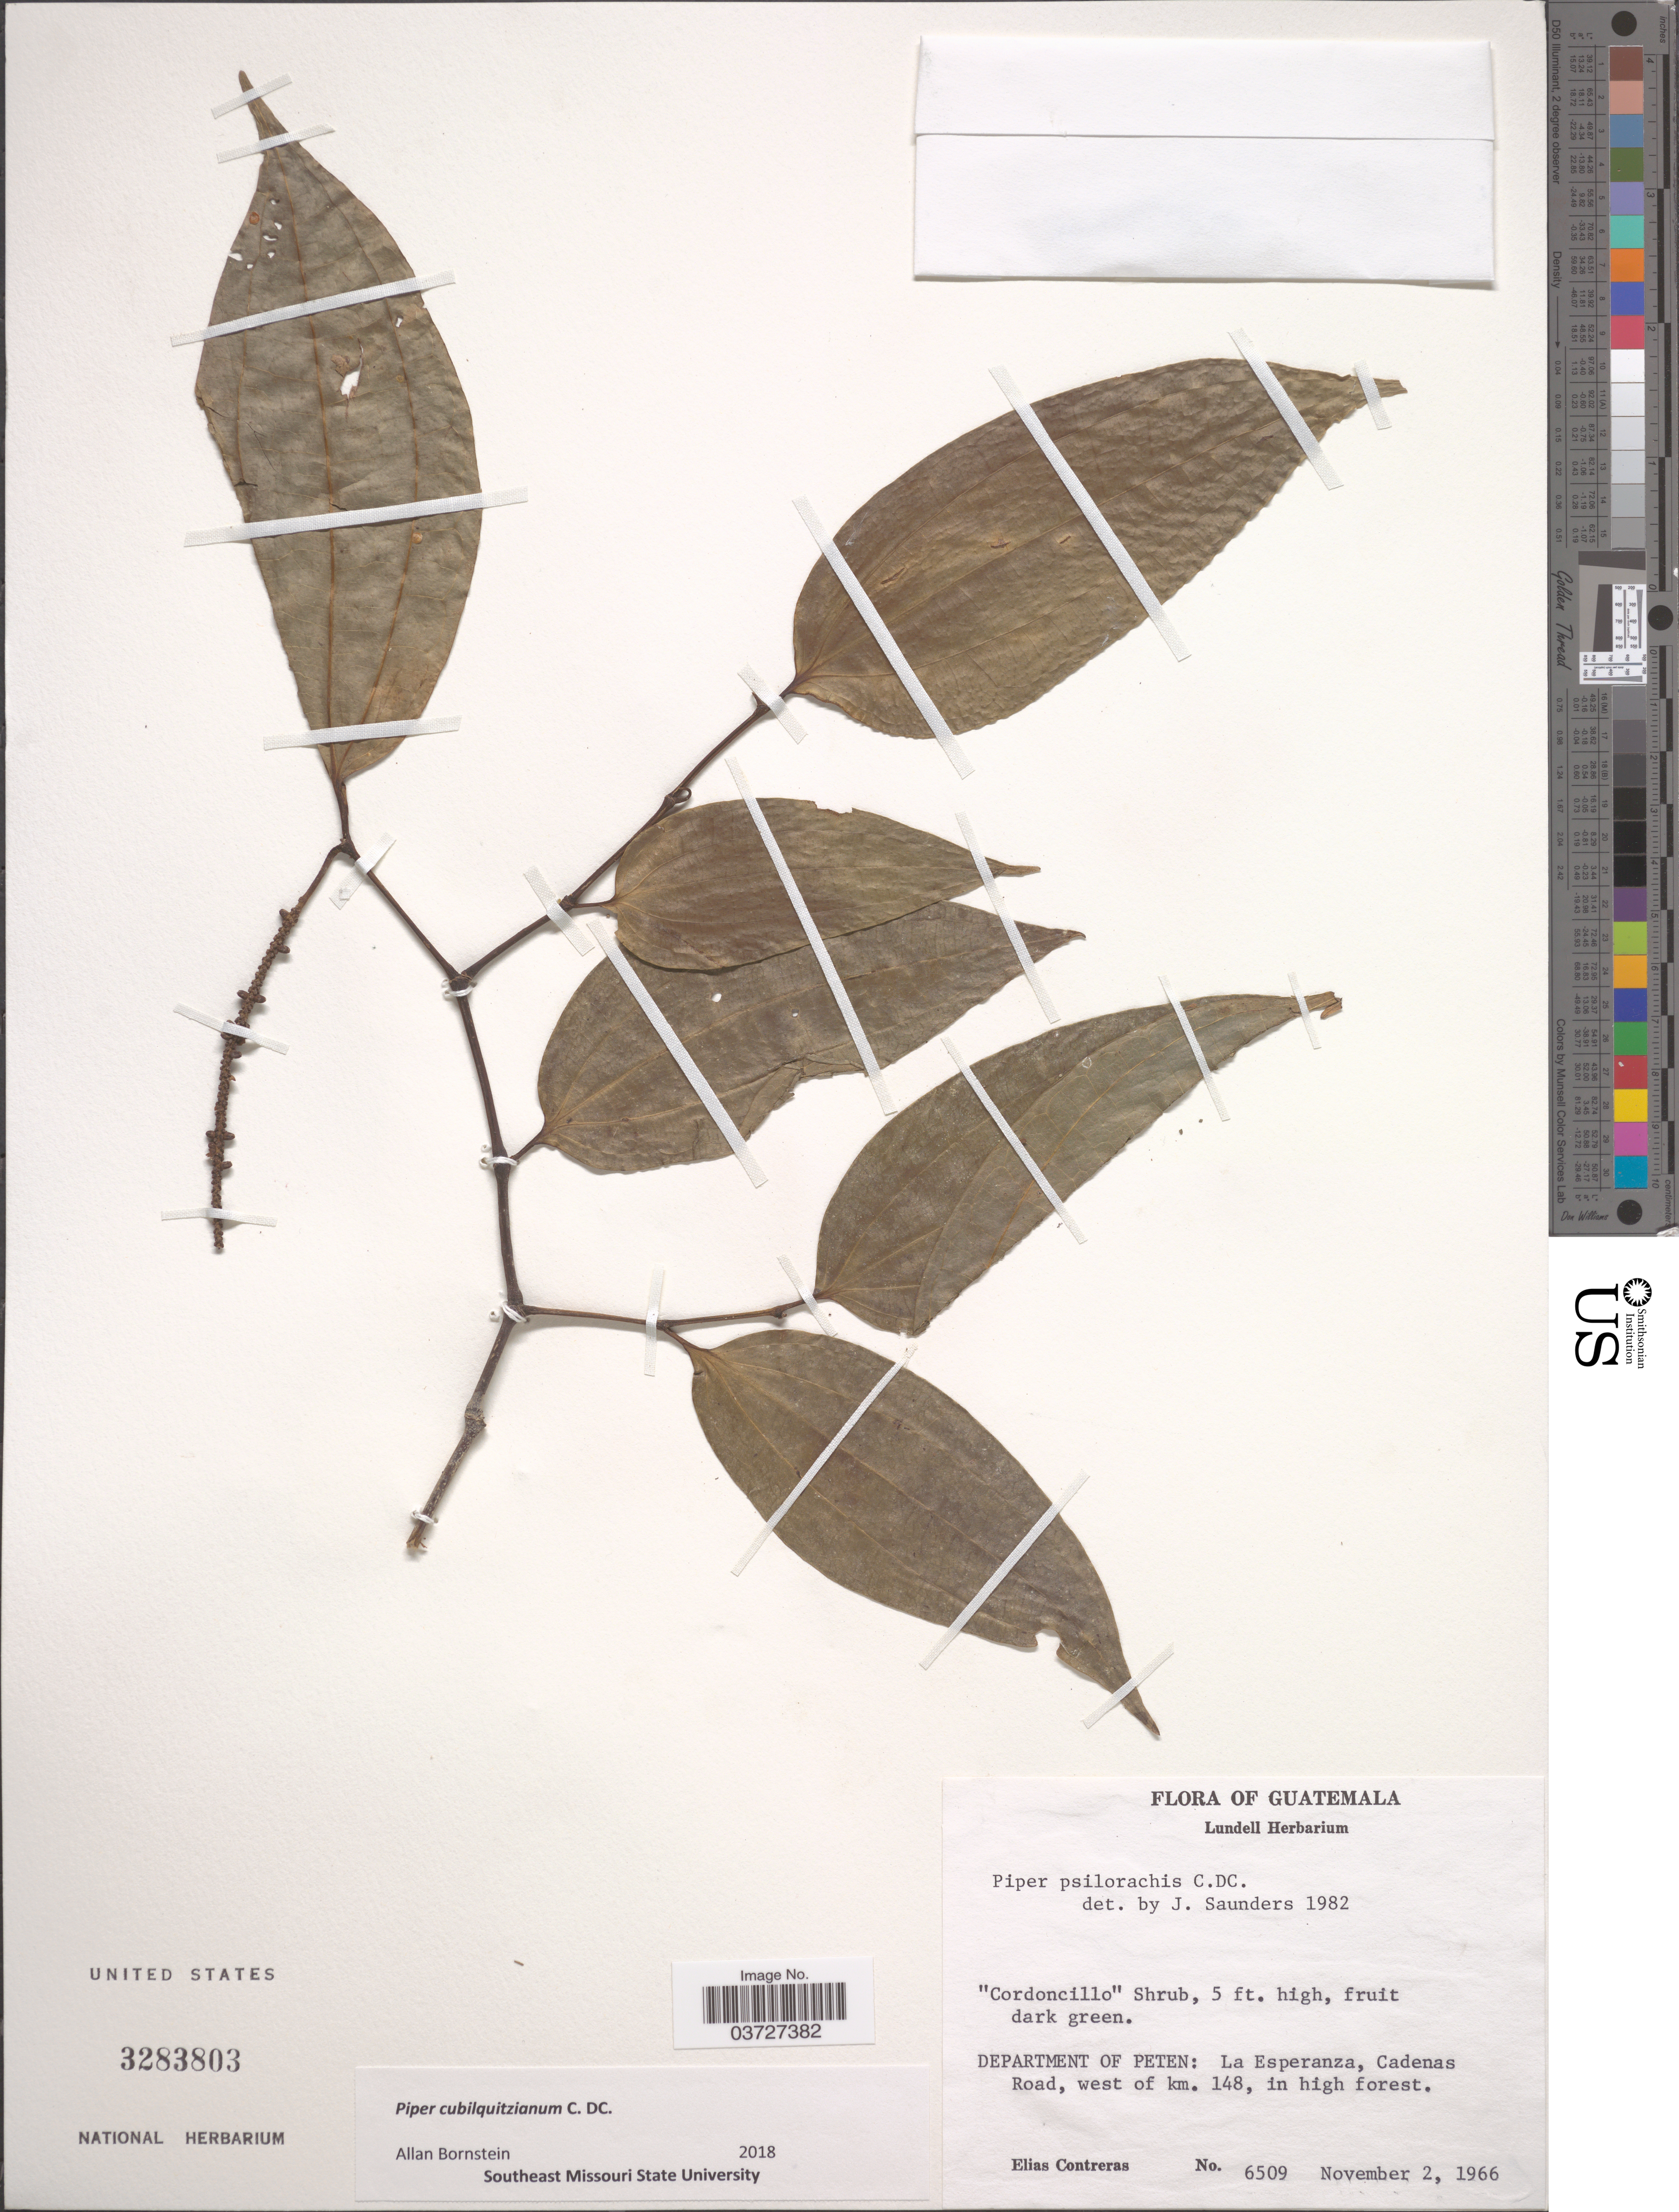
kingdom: Plantae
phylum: Tracheophyta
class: Magnoliopsida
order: Piperales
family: Piperaceae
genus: Piper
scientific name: Piper cubilquitzianum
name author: C. DC.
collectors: E. Contreras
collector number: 6509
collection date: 1966-11-02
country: Guatemala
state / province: El Peten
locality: Department of Peten: La Esperanza, Cadenas Road, west of km. 148, in high forest.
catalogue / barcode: US 3283803